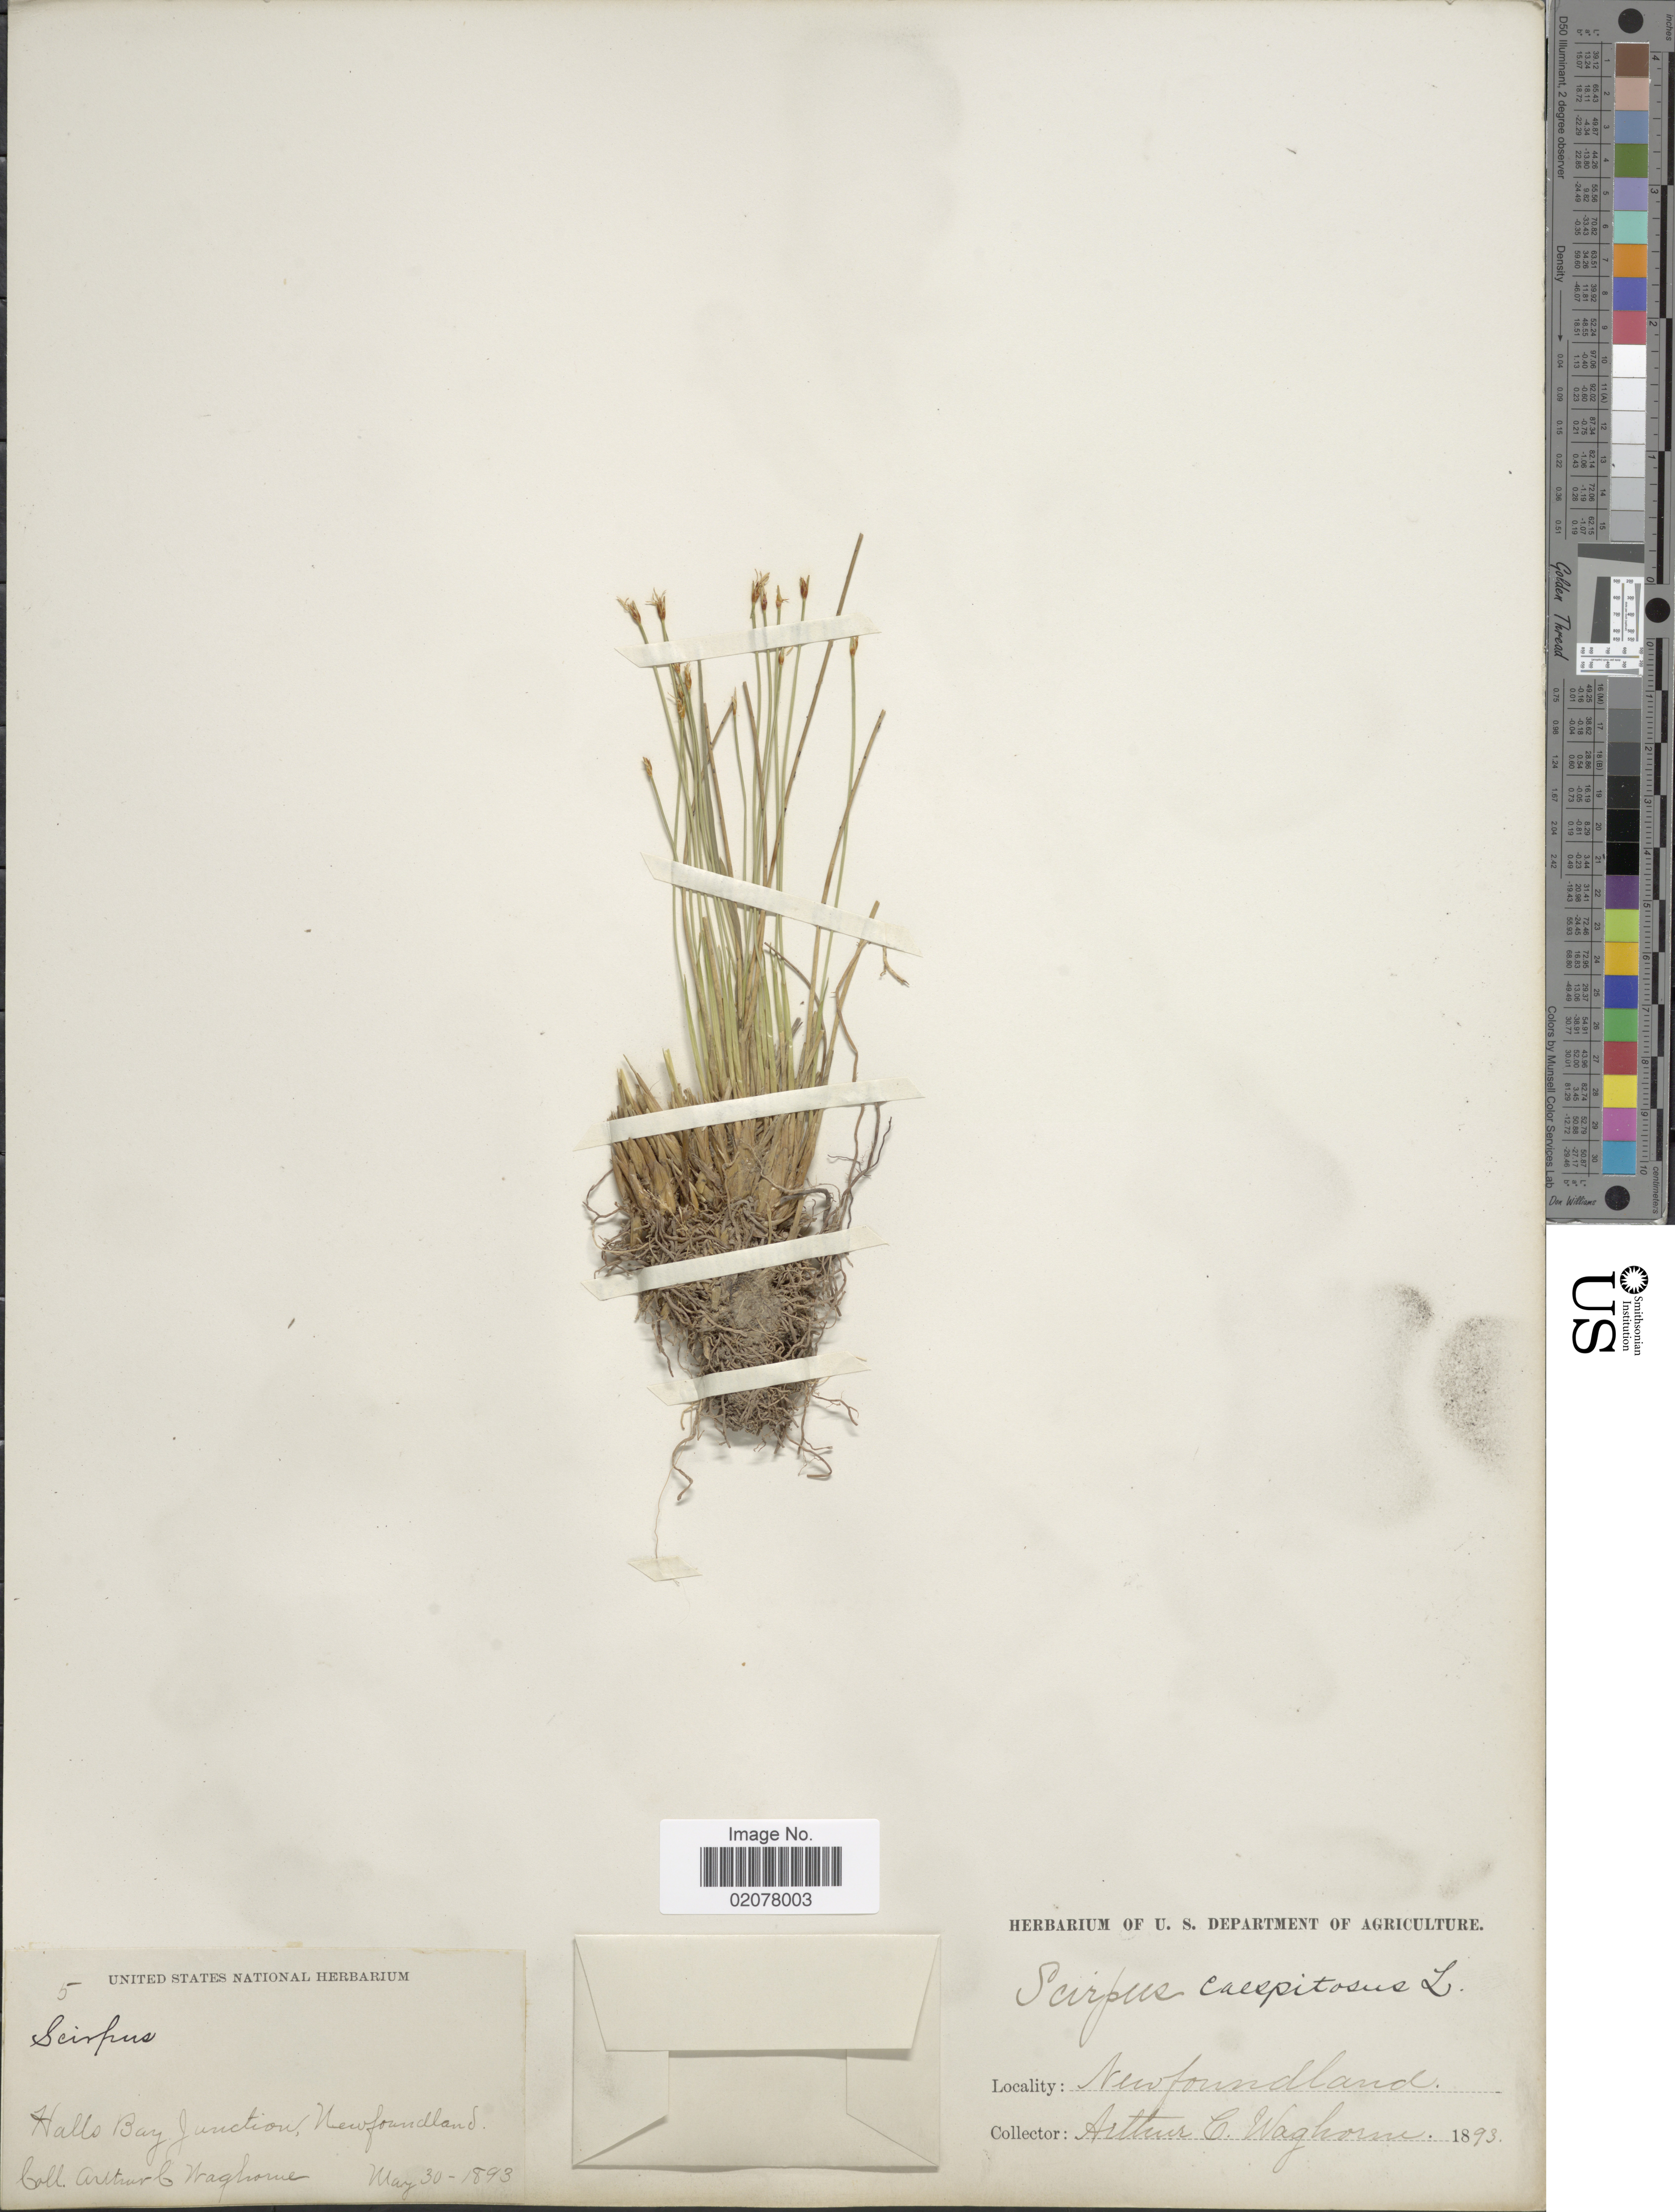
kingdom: Plantae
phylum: Tracheophyta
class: Liliopsida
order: Poales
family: Cyperaceae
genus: Trichophorum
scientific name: Trichophorum cespitosum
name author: (L.) Hartm.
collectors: A. Waghorne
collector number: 5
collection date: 1893-05-30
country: Canada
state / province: Newfoundland and Labrador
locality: Hallo Bay Junction